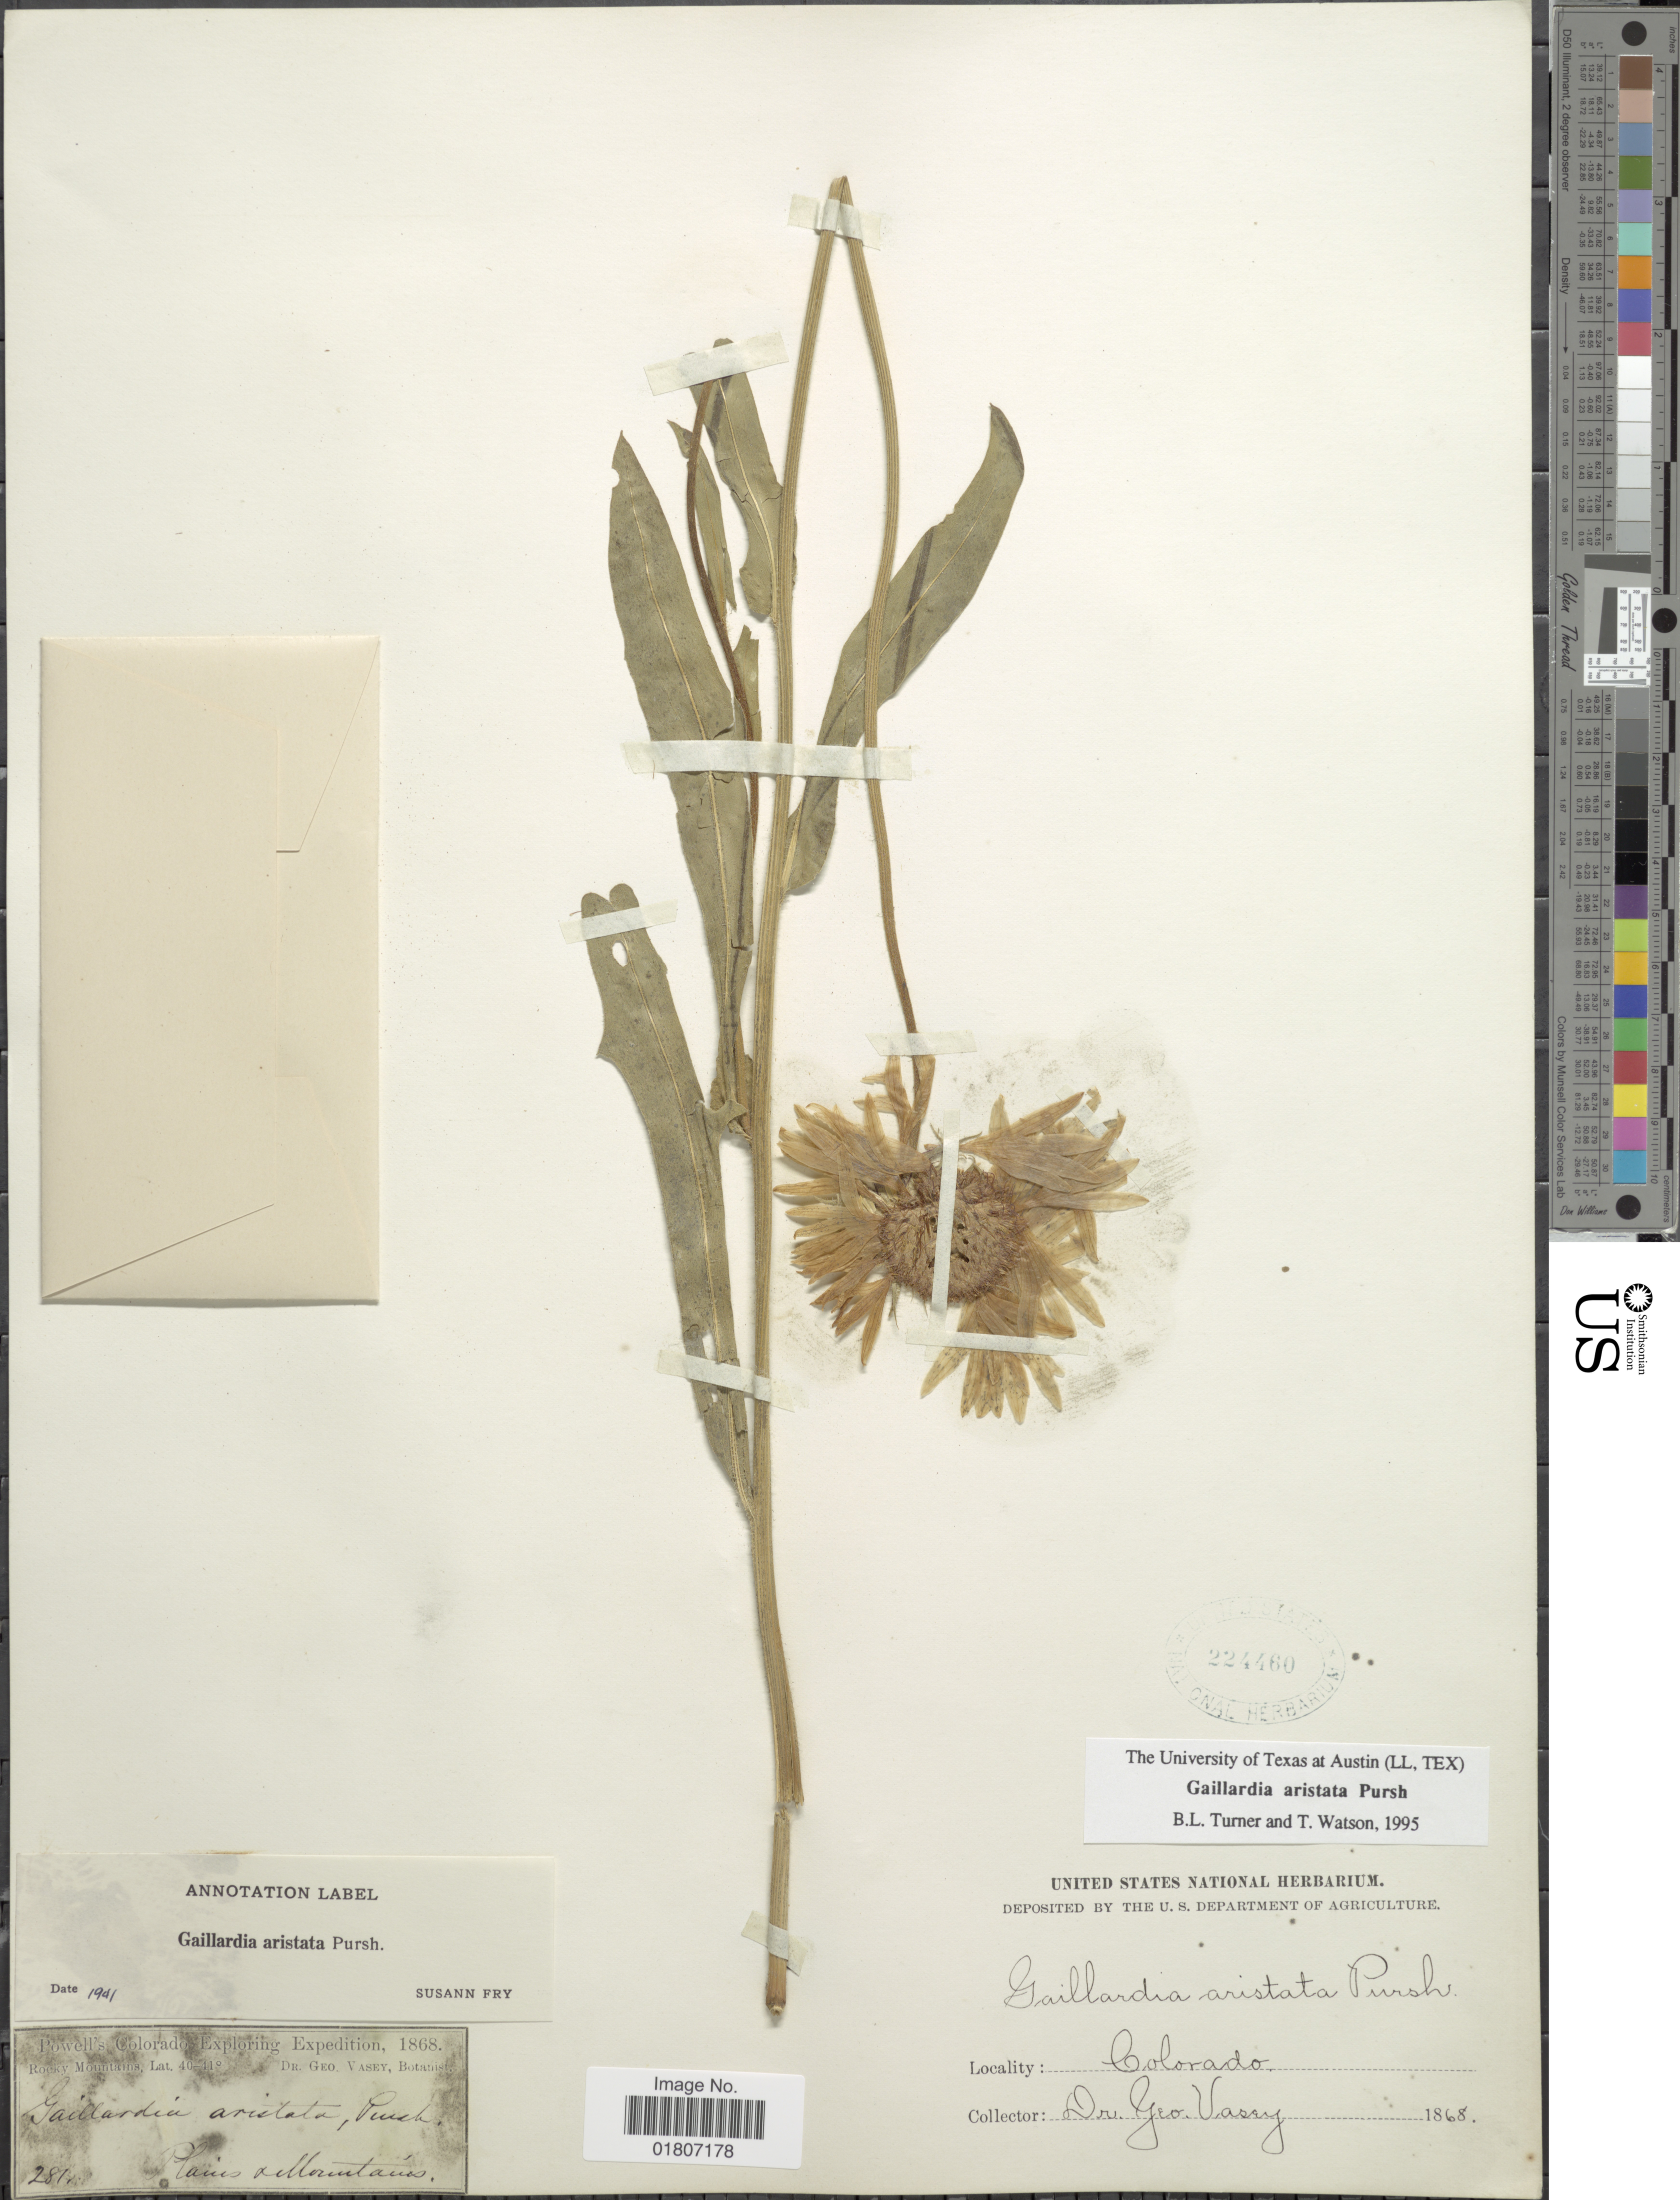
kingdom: Plantae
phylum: Tracheophyta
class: Magnoliopsida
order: Asterales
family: Asteraceae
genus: Gaillardia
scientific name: Gaillardia aristata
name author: Pursh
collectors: G. Vasey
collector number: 281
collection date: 1868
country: United States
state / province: Colorado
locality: Rocky Mountains. Plains Mountains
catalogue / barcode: US 224460